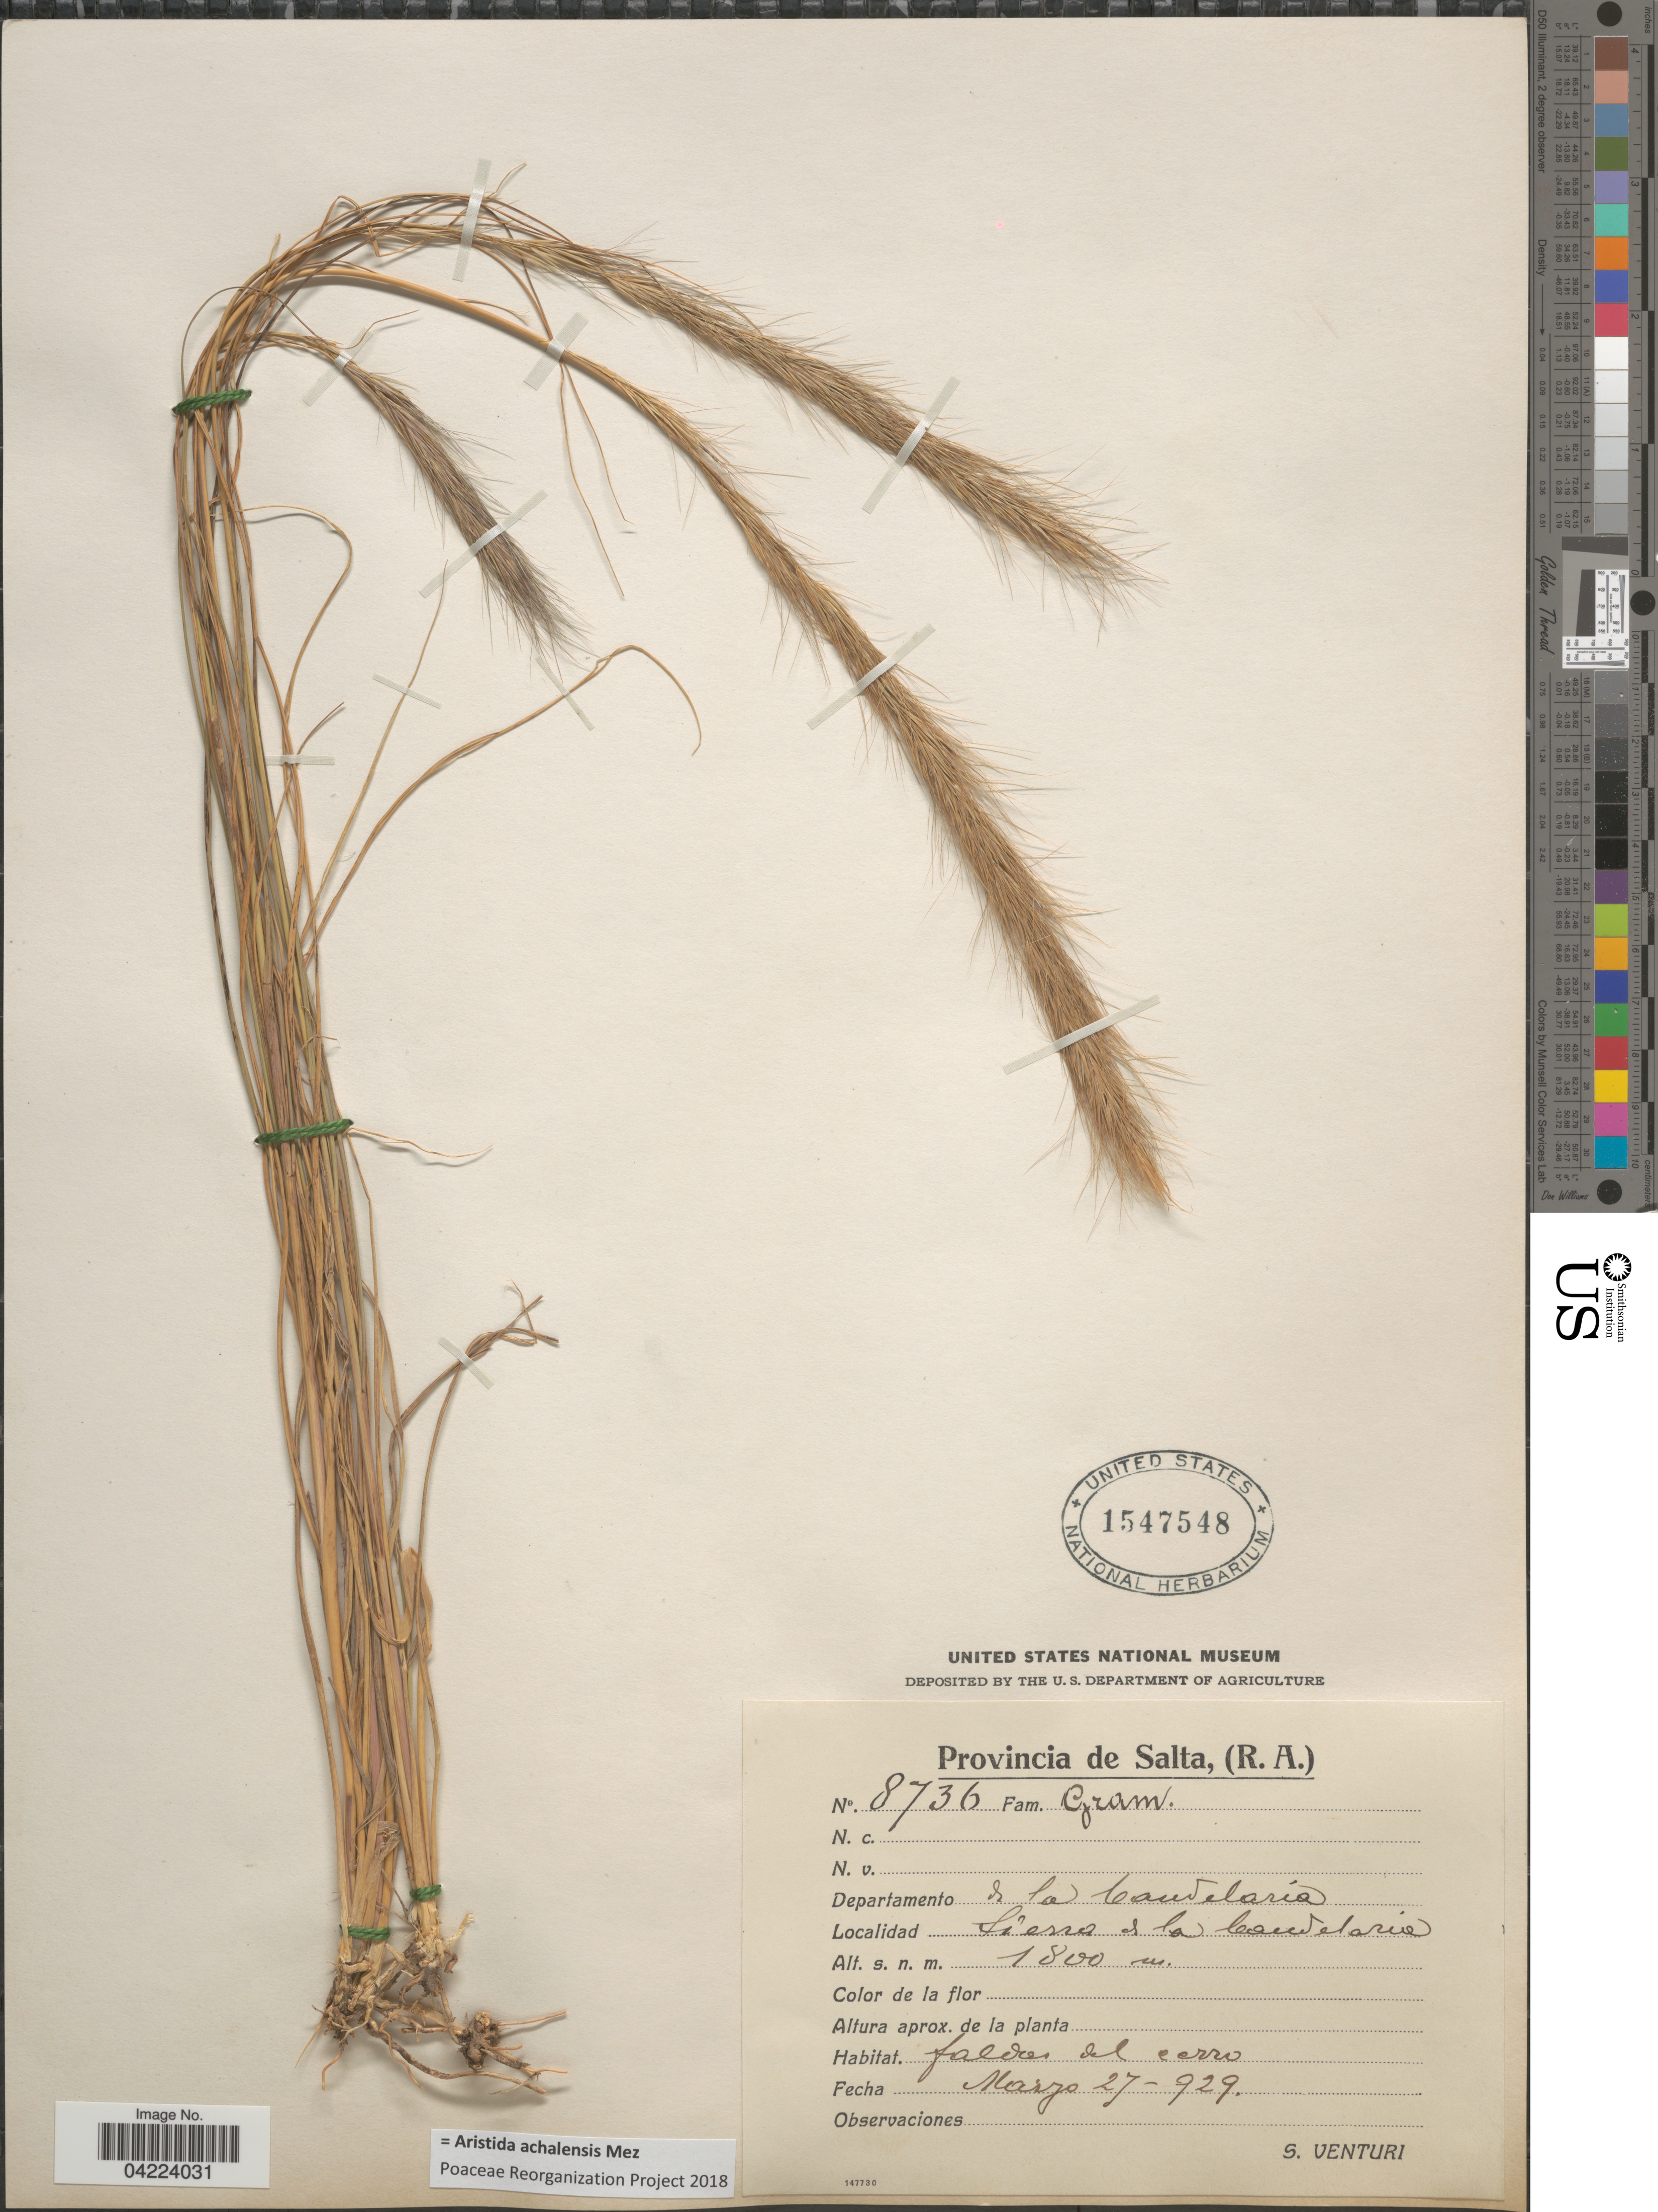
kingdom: Plantae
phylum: Tracheophyta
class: Liliopsida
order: Poales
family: Poaceae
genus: Aristida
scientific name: Aristida achalensis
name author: Mez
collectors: S. Venturi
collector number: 8736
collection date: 1929-03-27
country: Argentina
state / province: Salta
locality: Departamento de la Candelaria. Sierra de la Candelaria.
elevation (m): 1800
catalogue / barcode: US 1547548